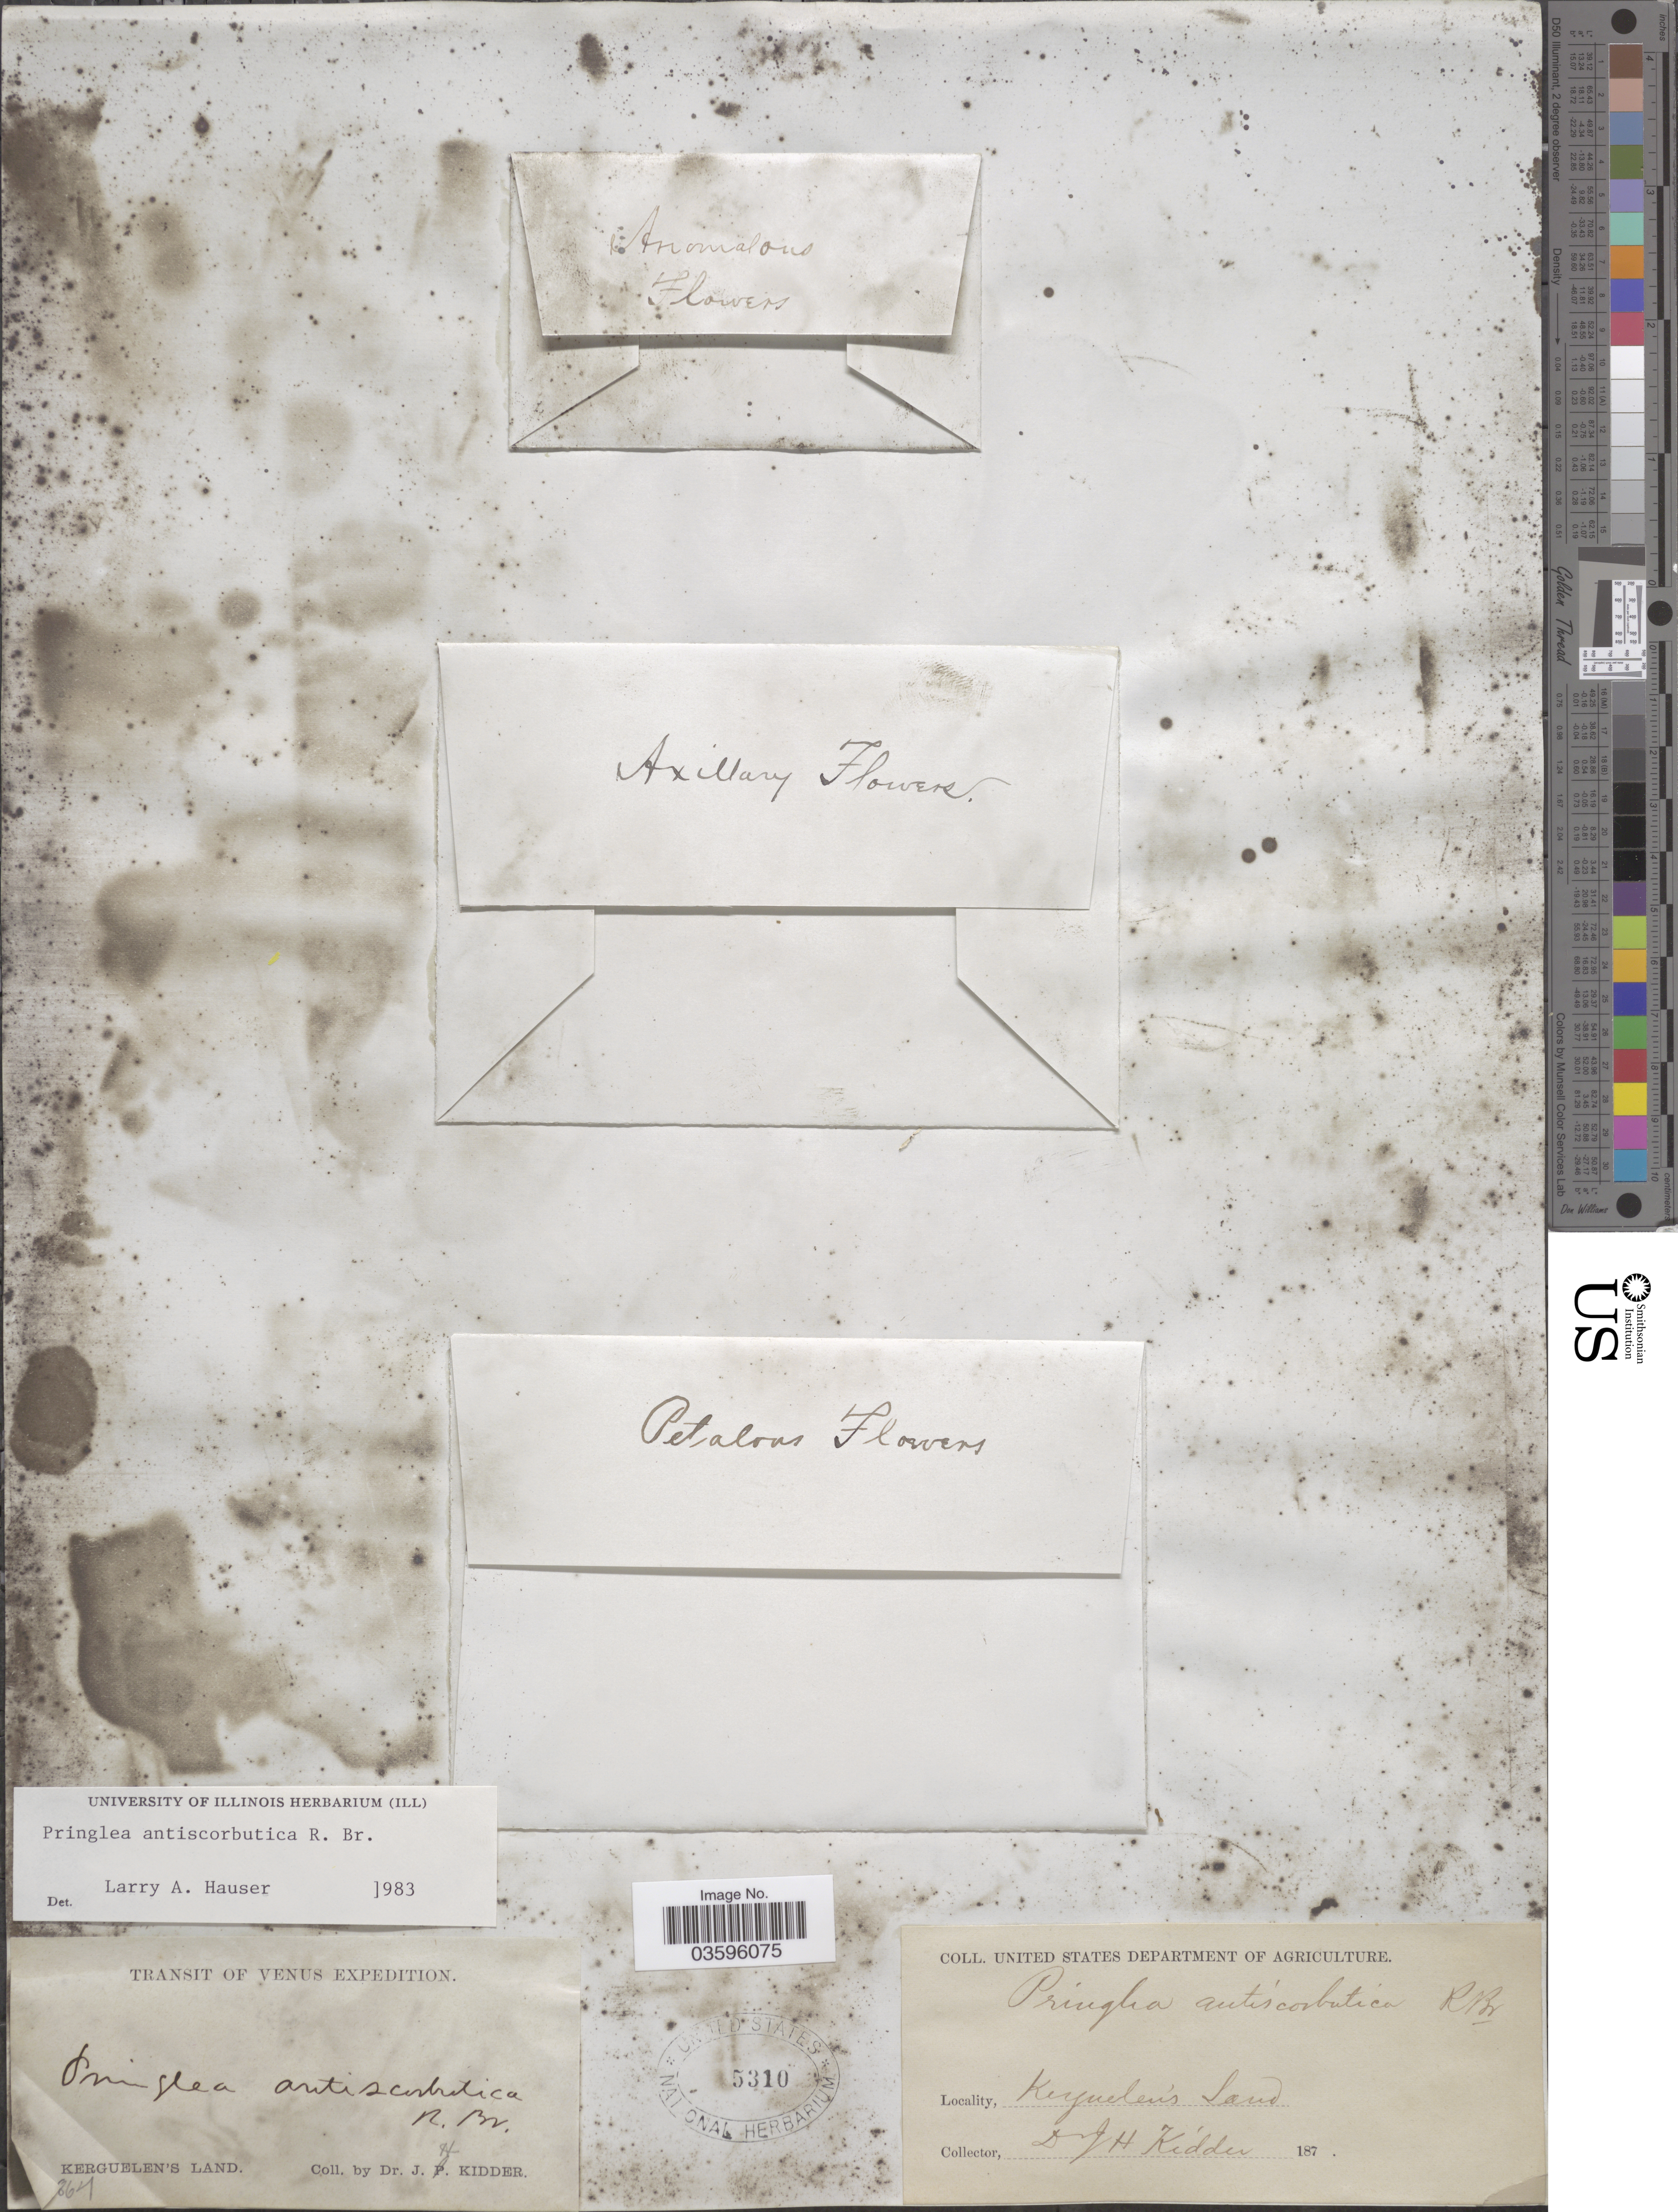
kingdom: Plantae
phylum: Tracheophyta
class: Magnoliopsida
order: Brassicales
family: Brassicaceae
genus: Pringlea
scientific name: Pringlea antiscorbutica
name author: R. Br. ex Hook. f.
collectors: J. Kidder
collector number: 364*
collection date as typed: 187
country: French Southern Territories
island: Kerguelen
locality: Kerguelen's Land.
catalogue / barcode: US 5310